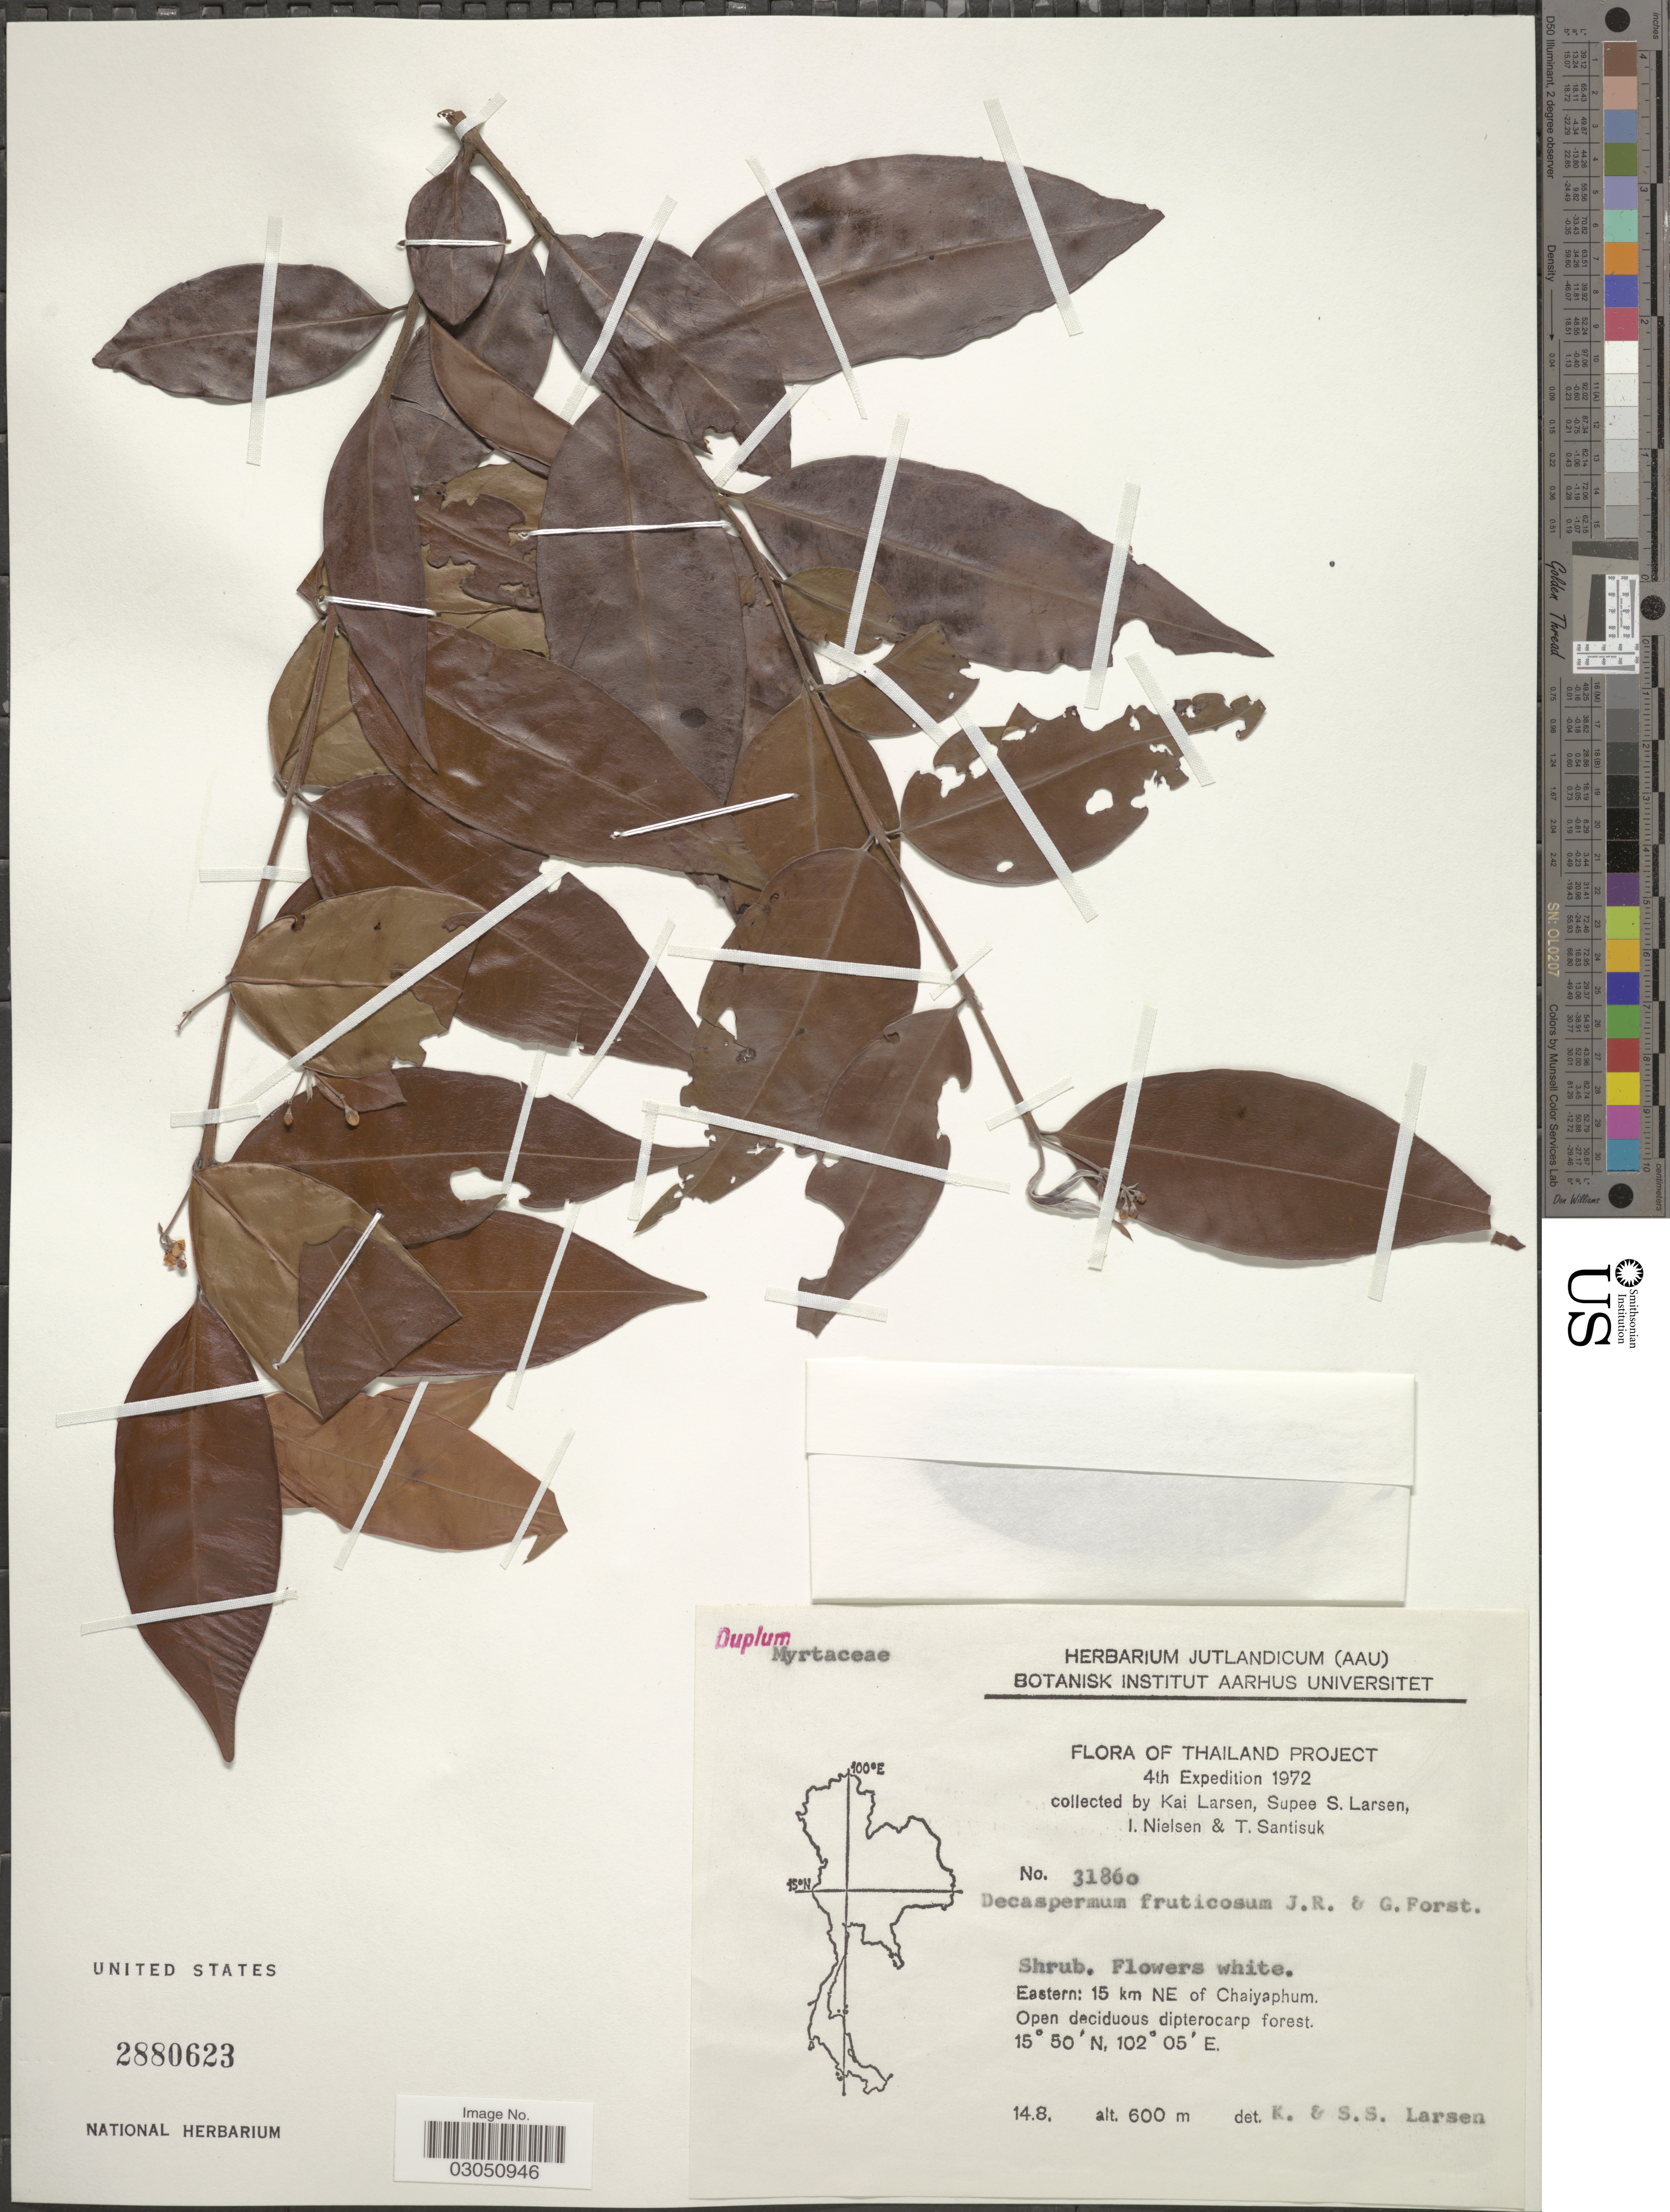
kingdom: Plantae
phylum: Tracheophyta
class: Magnoliopsida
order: Myrtales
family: Myrtaceae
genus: Decaspermum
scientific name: Decaspermum gracilentum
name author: (Hance) Merr. & L.M. Perry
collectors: K. Larsen, S. Larsen, I. Nielsen & T. Santisuk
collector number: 31860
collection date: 1972-08-14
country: Thailand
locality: Eastern: 15 km NE of Chaiyaphum.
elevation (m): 600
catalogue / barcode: US 2880623